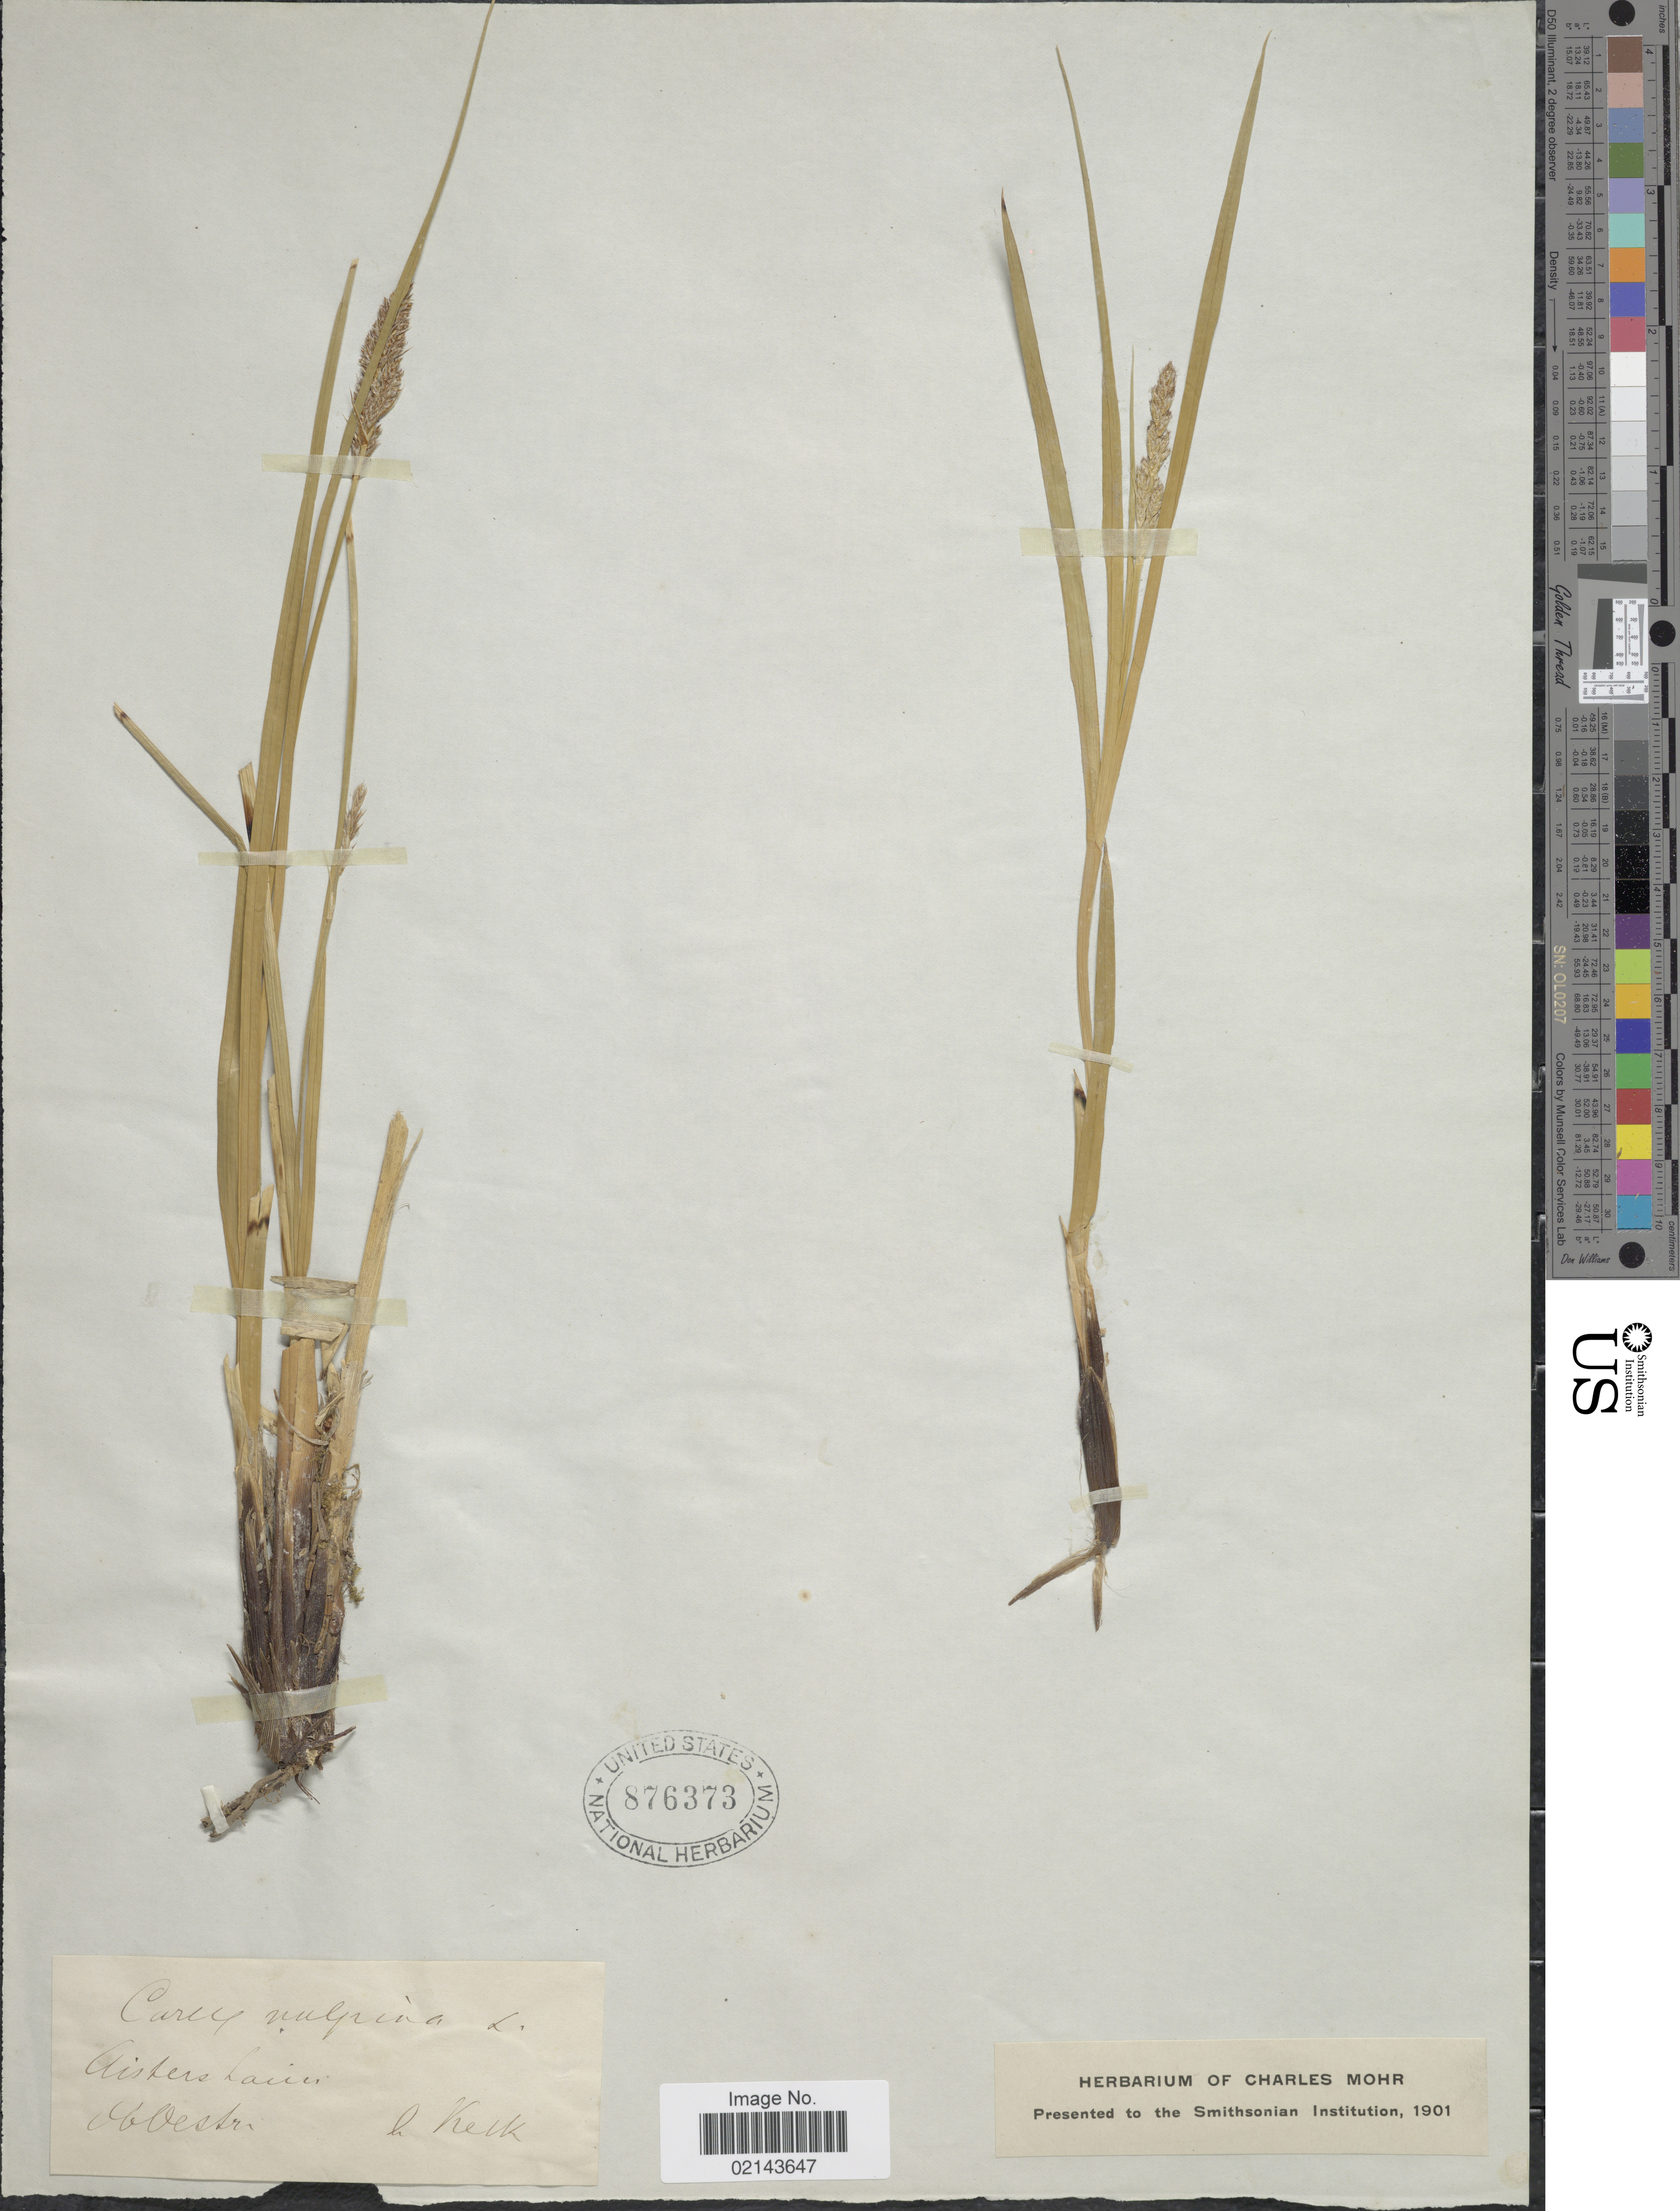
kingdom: Plantae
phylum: Tracheophyta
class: Liliopsida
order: Poales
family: Cyperaceae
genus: Carex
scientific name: Carex vulpina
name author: L.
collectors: -- Keck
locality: Aisters Lains Ob oestr [interpreted]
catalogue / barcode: US 876373